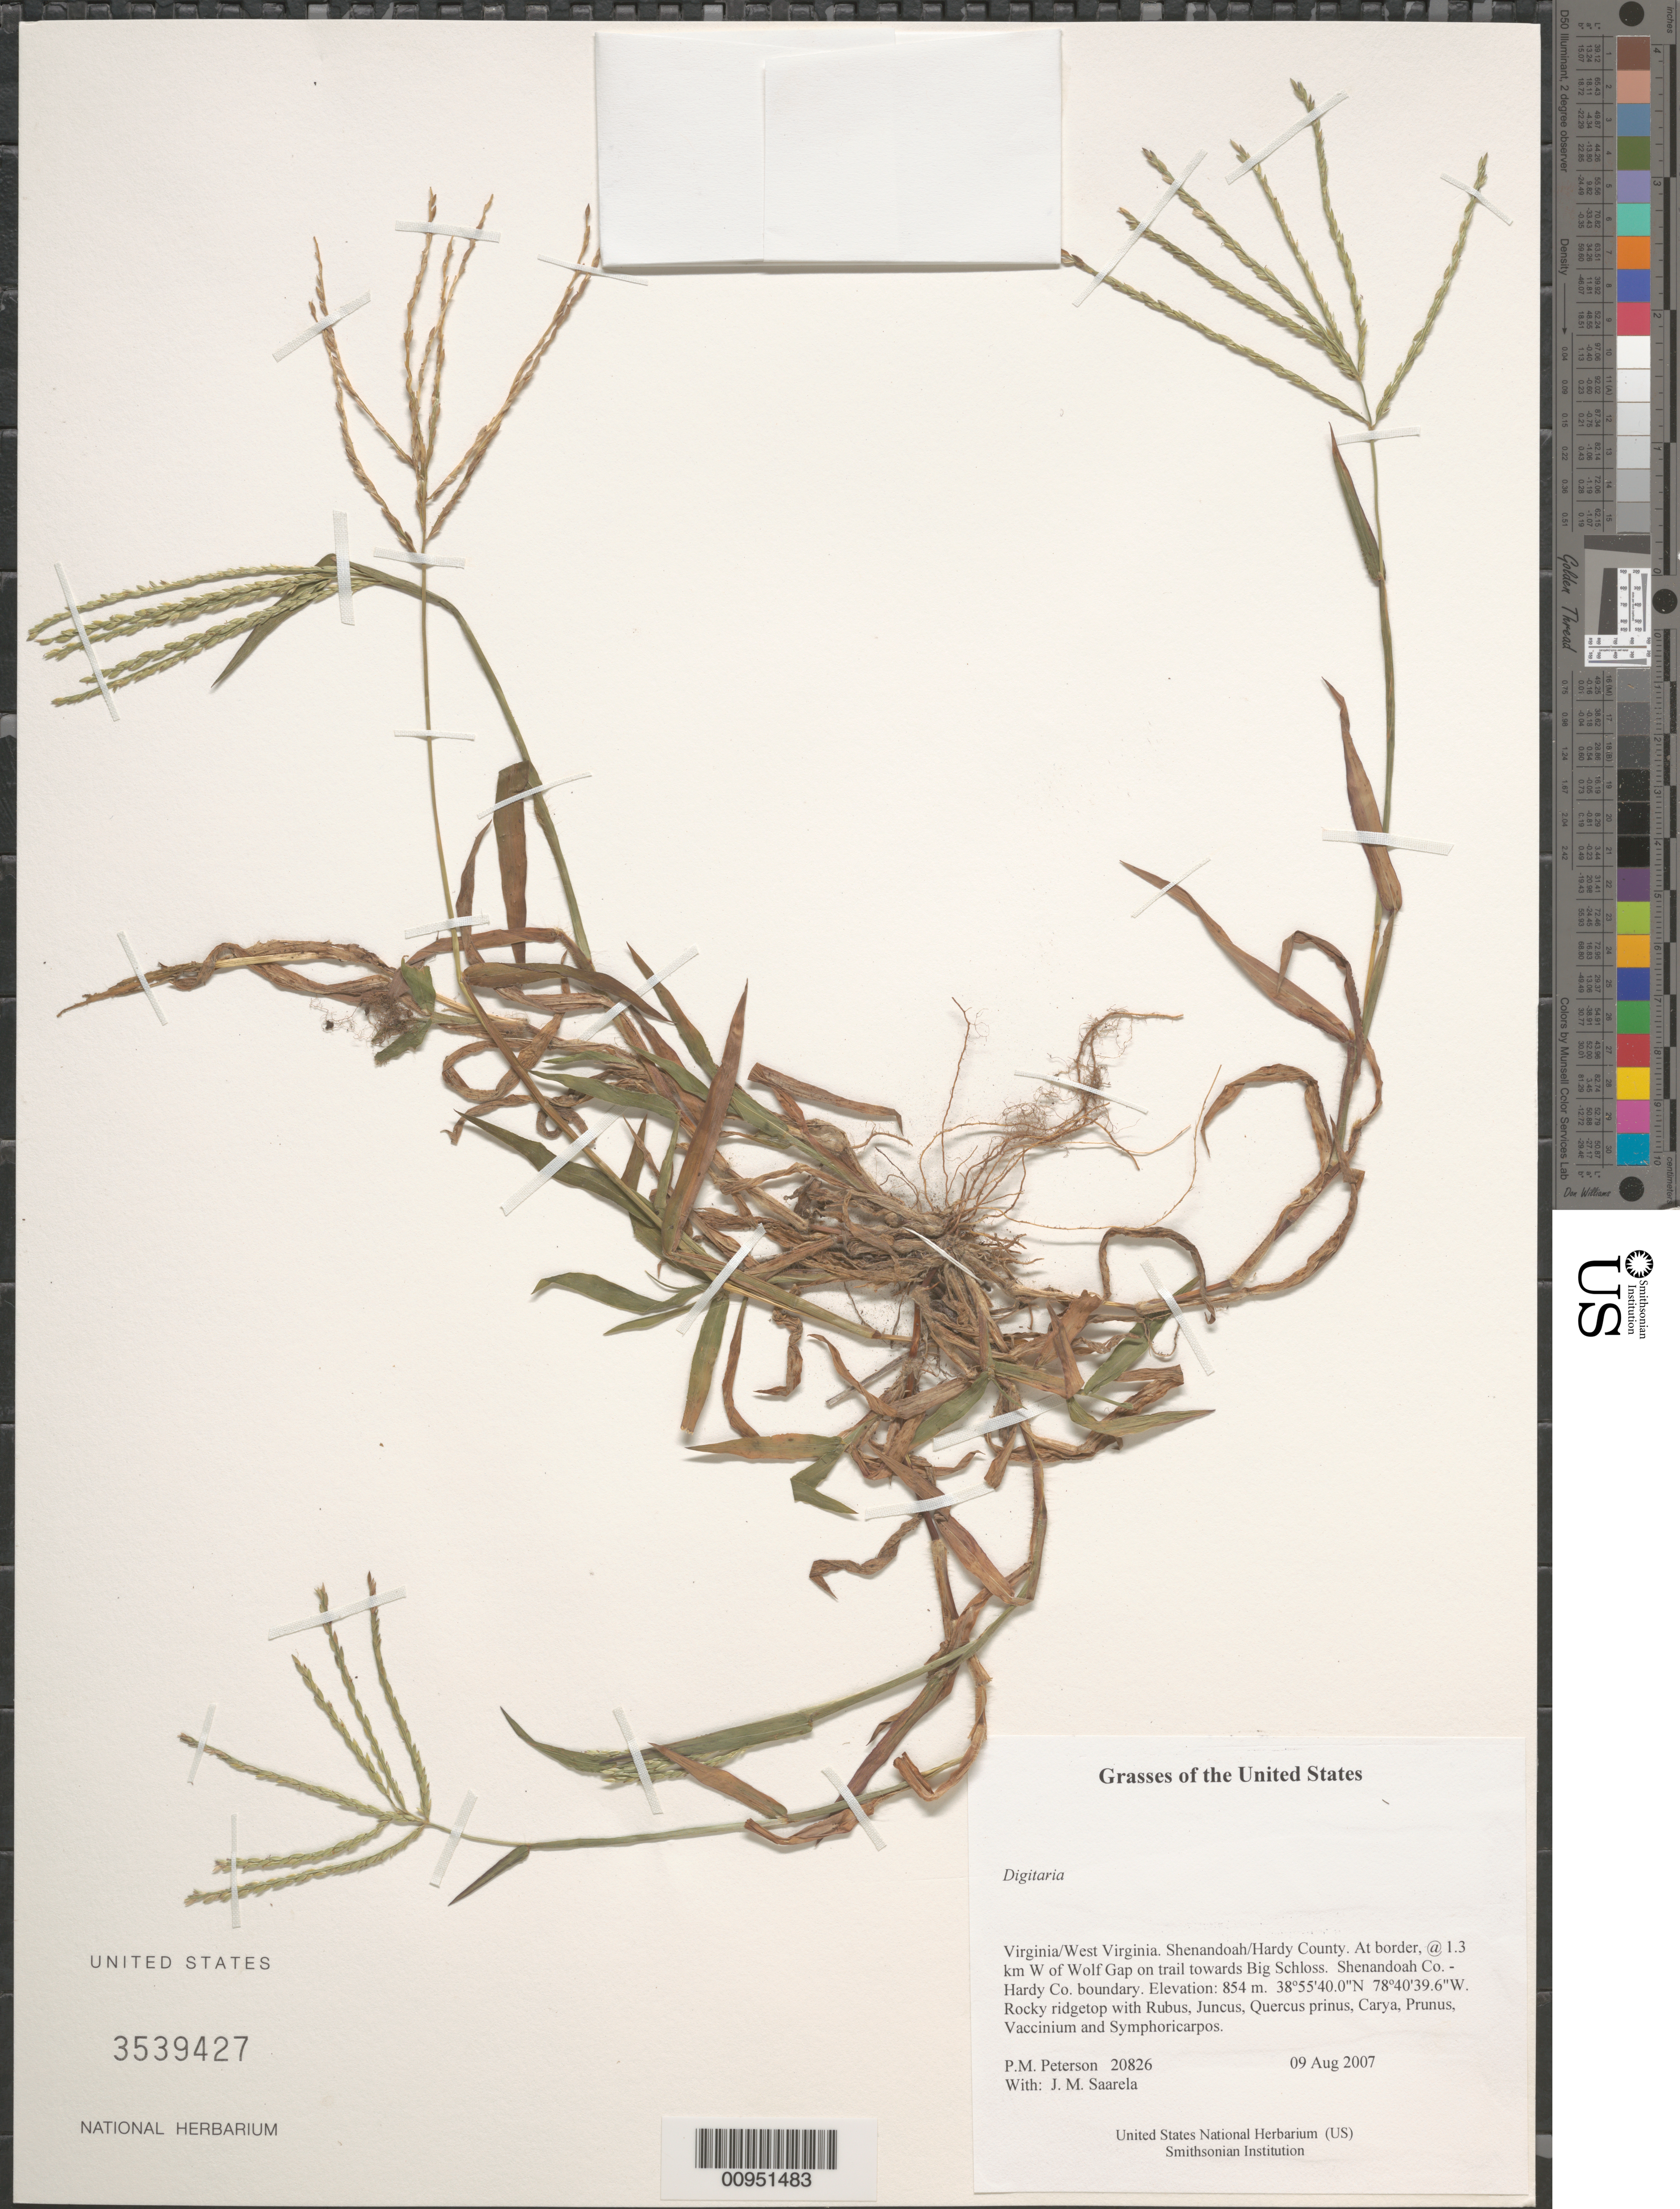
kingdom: Plantae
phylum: Tracheophyta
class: Liliopsida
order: Poales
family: Poaceae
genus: Digitaria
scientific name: Digitaria sp.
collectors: P. M. Peterson & J. Saarela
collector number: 20826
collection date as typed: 09 Aug 2007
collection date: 2007-08-09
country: United States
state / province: Virginia / West Virginia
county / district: Shenandoah/Hardy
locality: At border, @ 1.3 km W of Wolf Gap on trail towards Big Schloss. Shenandoah Co. - Hardy Co. boundary.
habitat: Rocky ridgetop with Rubus, Juncus, Quercus prinus, Carya, Prunus, Vaccinium and Symphoricarpos.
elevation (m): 854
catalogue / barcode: US 3539427